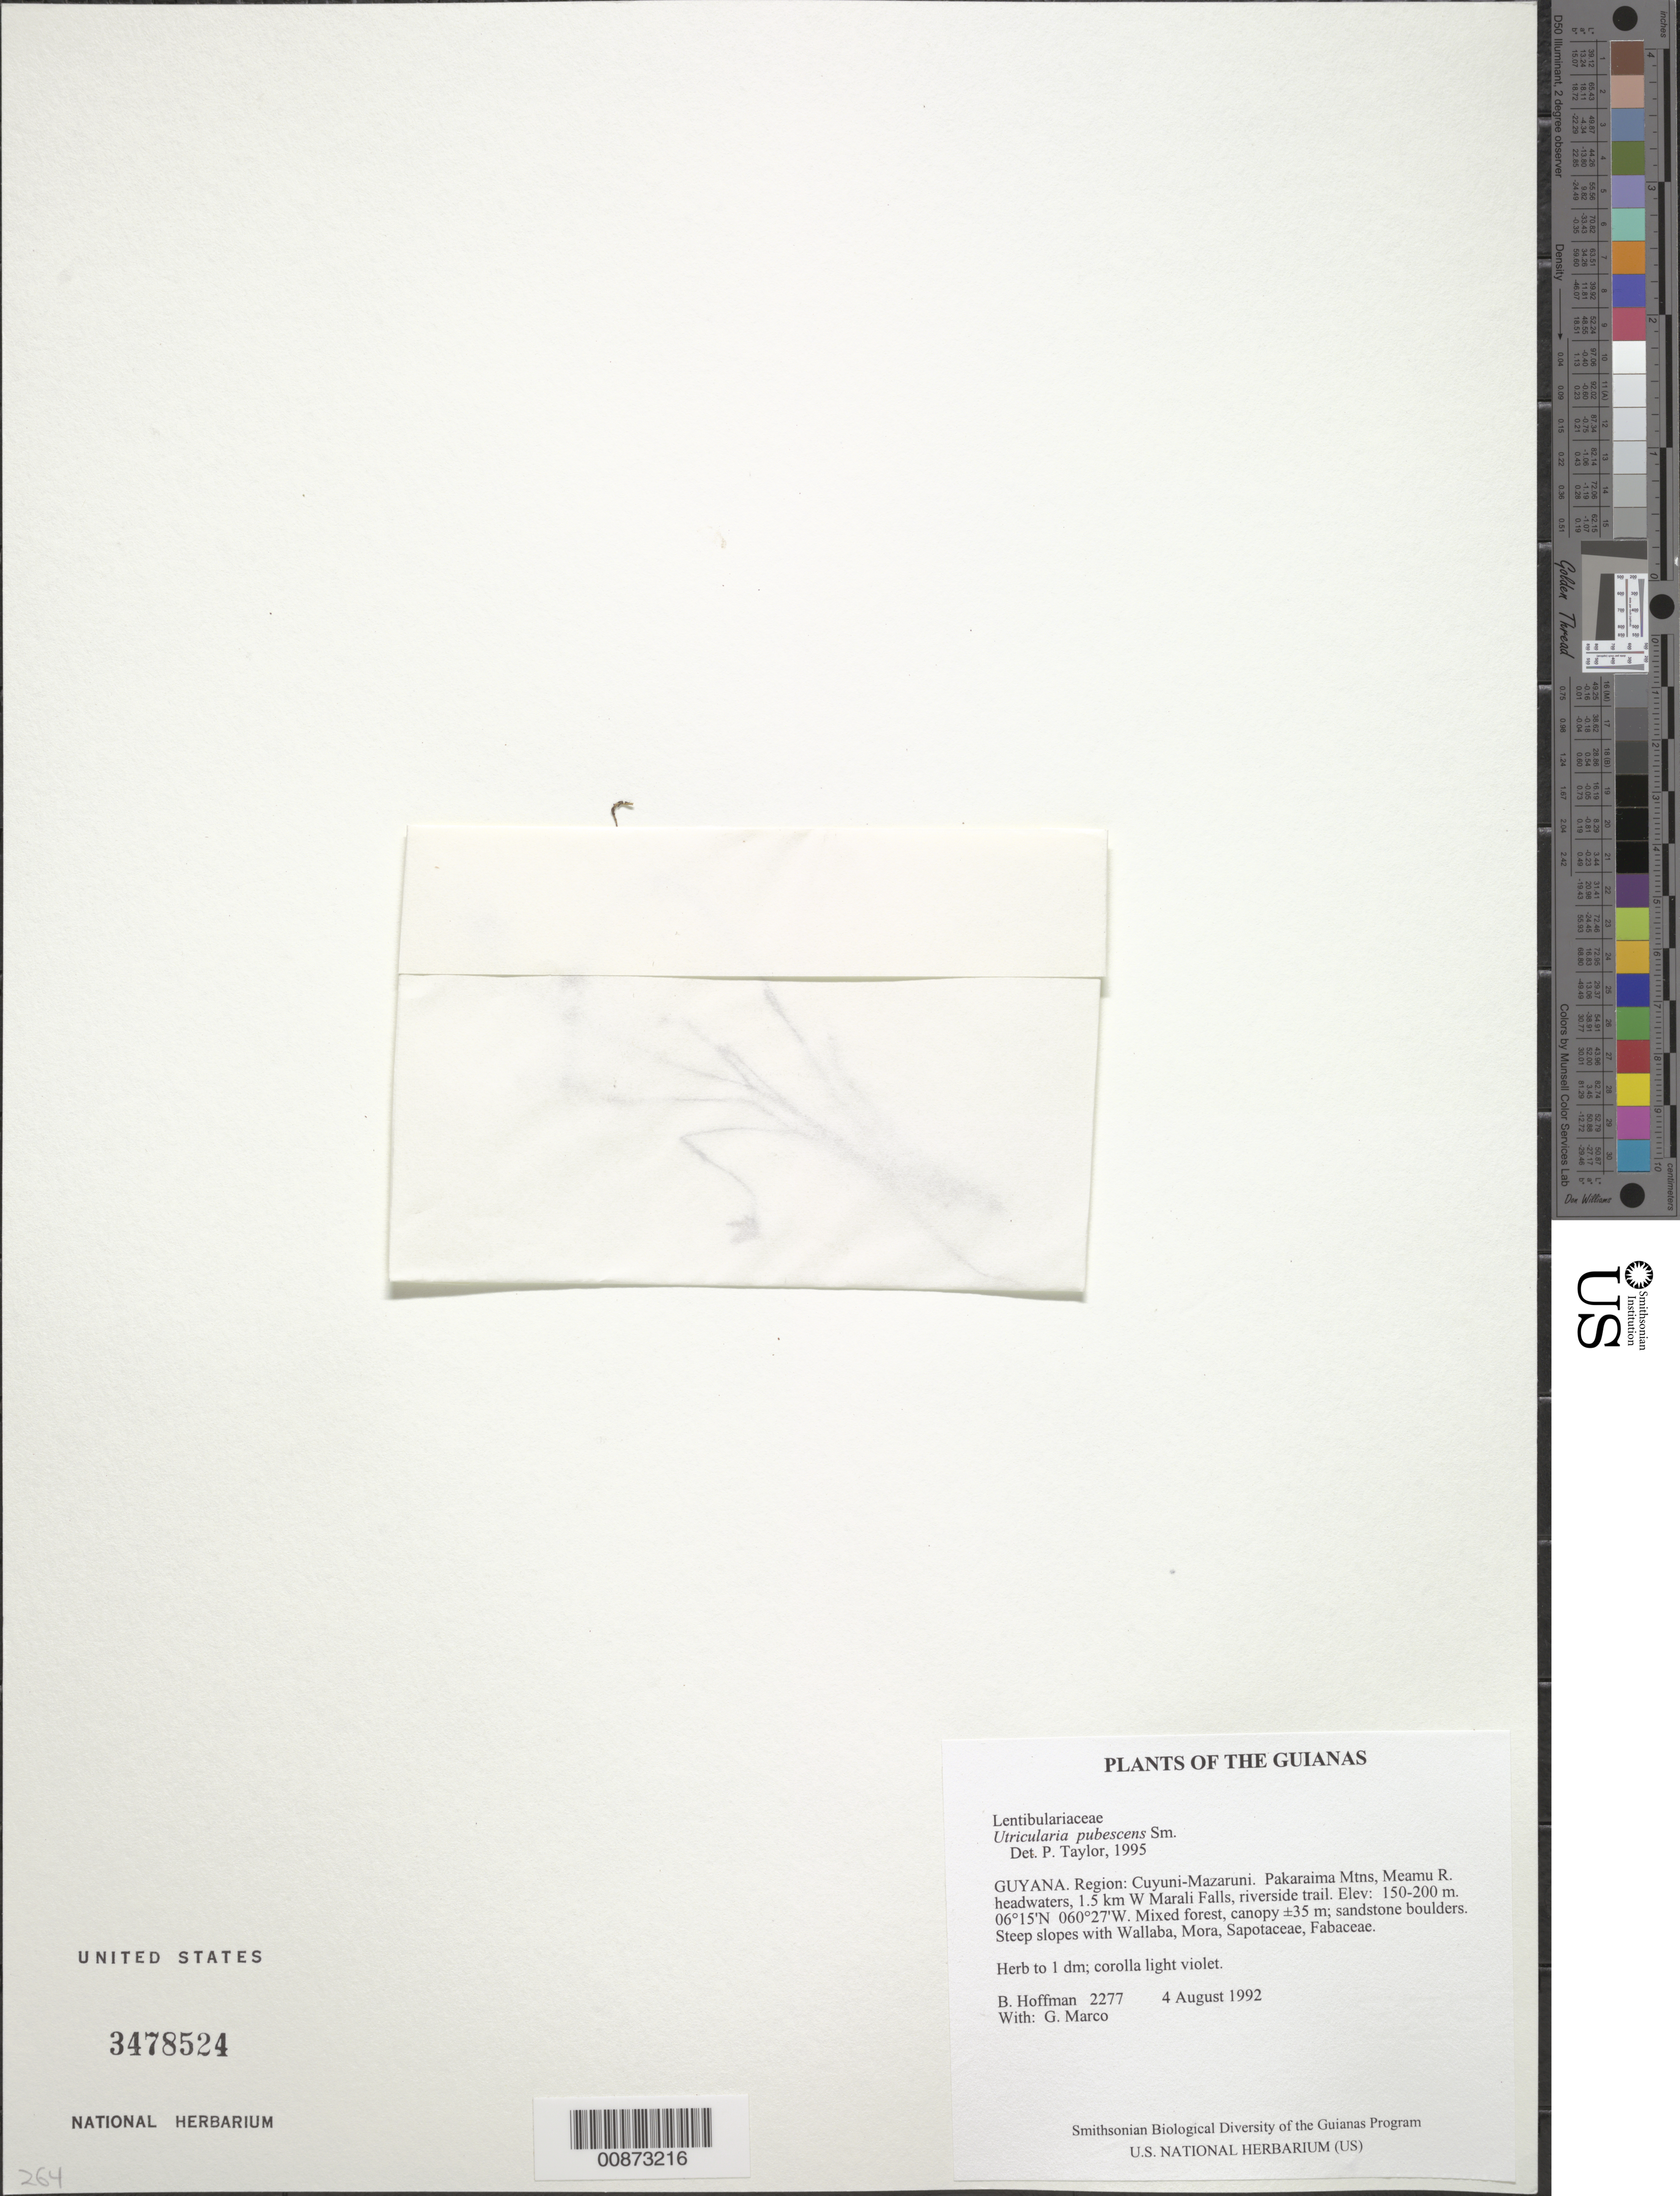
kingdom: Plantae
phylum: Tracheophyta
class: Magnoliopsida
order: Lamiales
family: Lentibulariaceae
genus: Utricularia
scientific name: Utricularia pubescens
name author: Sm.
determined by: Taylor, P.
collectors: B. Hoffman & G. Marco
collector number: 2277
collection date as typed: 4 August 1992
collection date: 1992-08-04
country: Guyana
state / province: Cuyuni-Mazaruni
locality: Pakaraima Mountains, Meamu River headwaters, 1.5 km W of Marali Falls, riverside trail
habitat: Mixed forest, canopy ±35 m; sandstone boulders. Steep slopes with Wallaba, Mora, Sapotaceae, Fabaceae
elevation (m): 150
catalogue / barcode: US 3478524